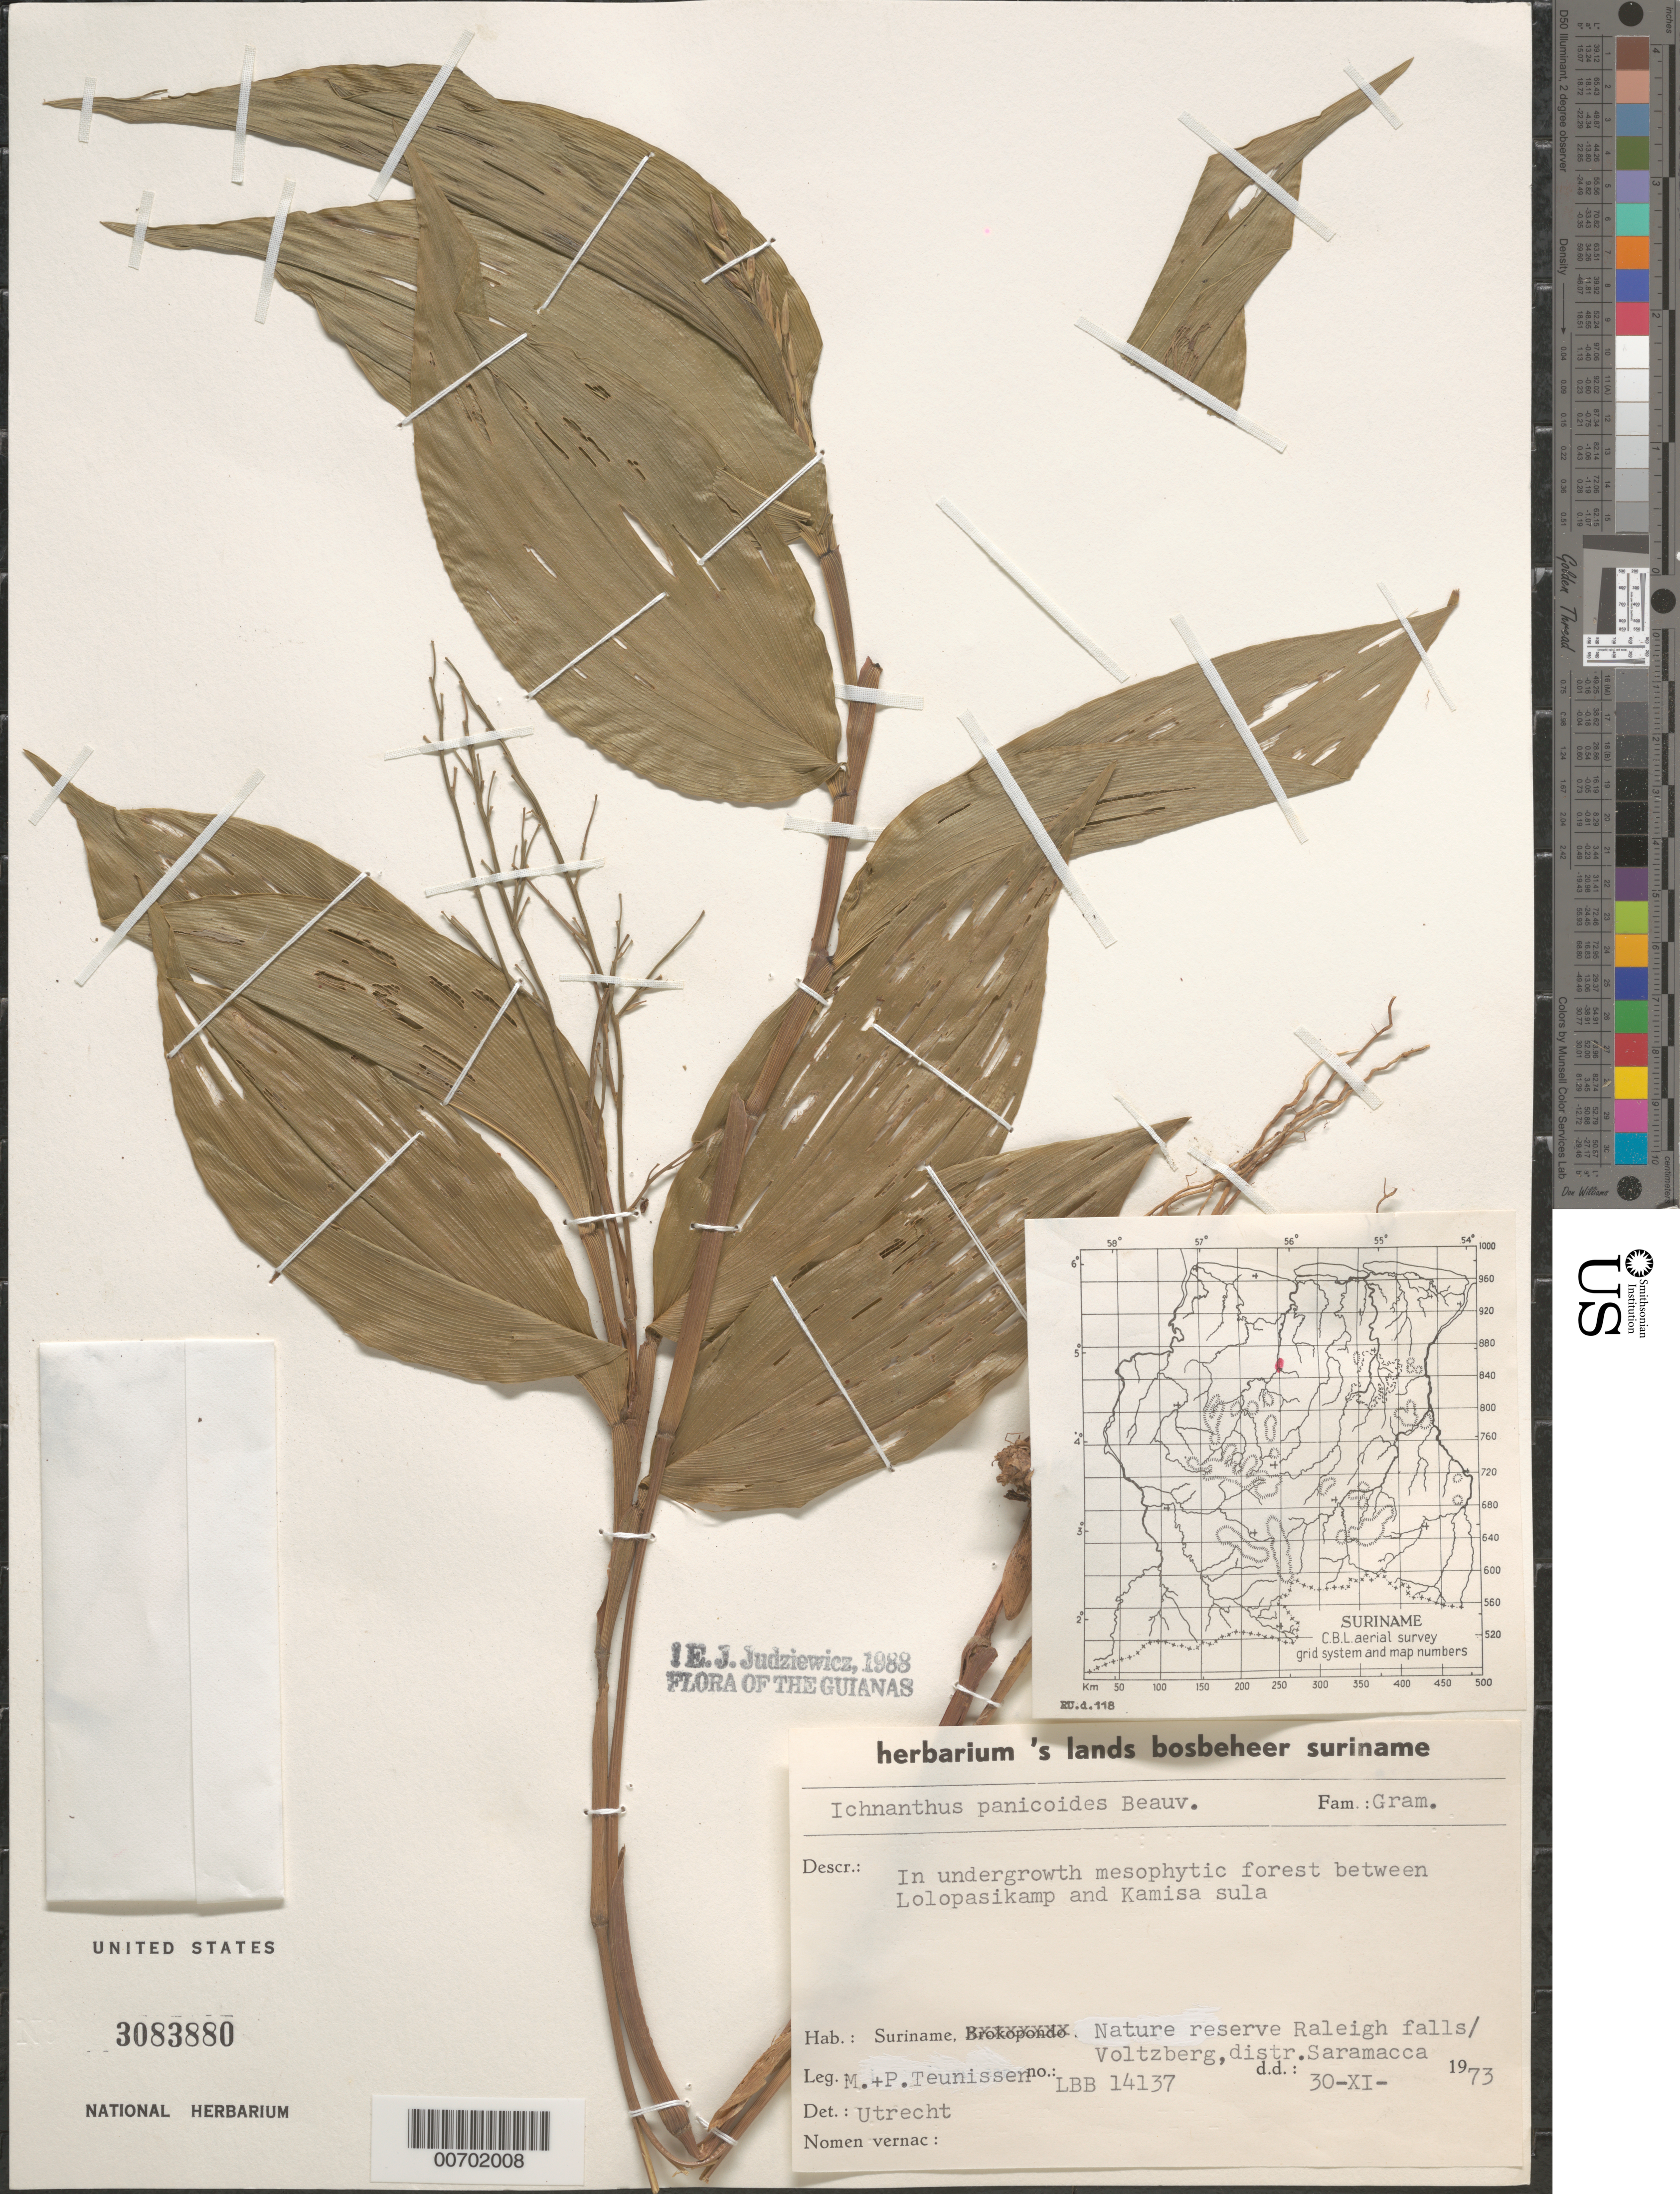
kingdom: Plantae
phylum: Tracheophyta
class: Liliopsida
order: Poales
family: Poaceae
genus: Ichnanthus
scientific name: Ichnanthus panicoides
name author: P. Beauv.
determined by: Judziewicz, E. J.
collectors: M. Teunissen-werkhoven & P. Teunissen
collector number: LBB 14137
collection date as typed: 30-Nov-73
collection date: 1973-11-30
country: Suriname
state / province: Saramacca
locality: Nature Reserve Raleighvallen/Voltzberg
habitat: In undergrowth mesophytic forest btw. Lolopasikamp and Kamisa sula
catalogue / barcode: US 3083880